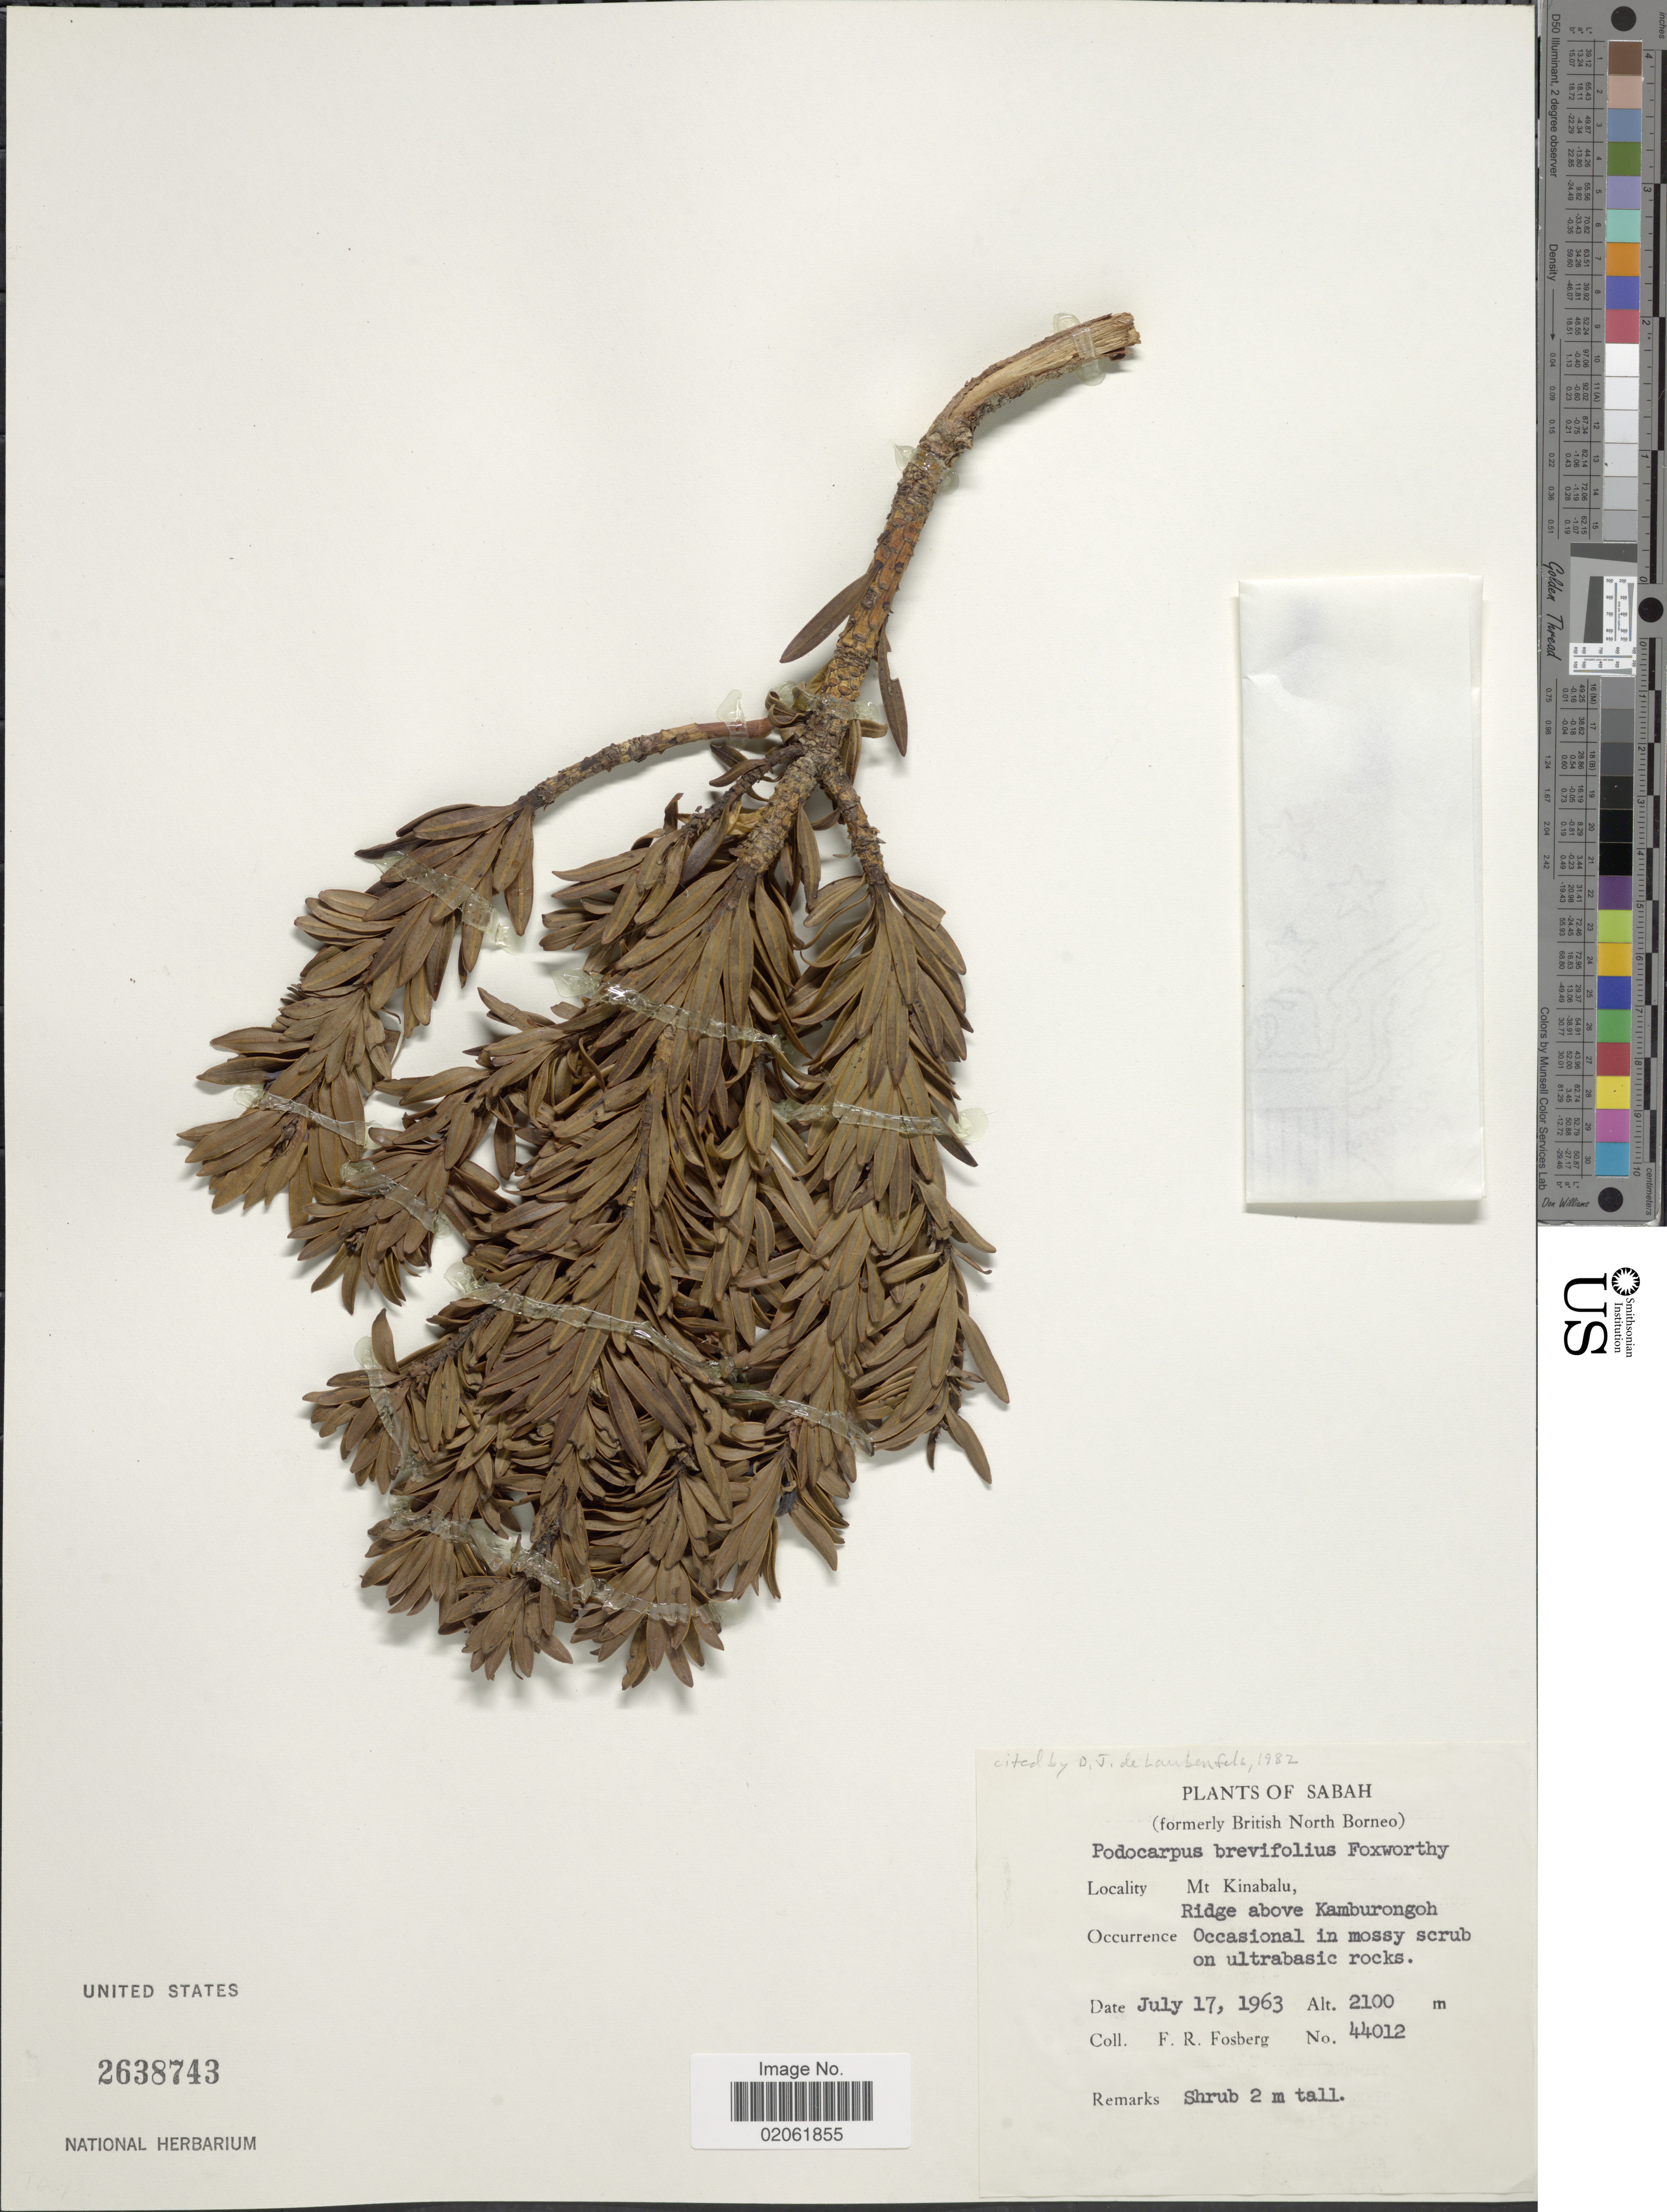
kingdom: Plantae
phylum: Tracheophyta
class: Pinopsida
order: Pinales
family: Podocarpaceae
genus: Podocarpus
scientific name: Podocarpus brevifolius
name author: (Stapf) Foxw.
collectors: F. R. Fosberg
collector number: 44012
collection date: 1963-07-17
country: Malaysia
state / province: Sabah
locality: Sabah, Mt. Kinabalu, Ridge above Kamburongoh.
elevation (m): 2100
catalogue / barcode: US 2638743